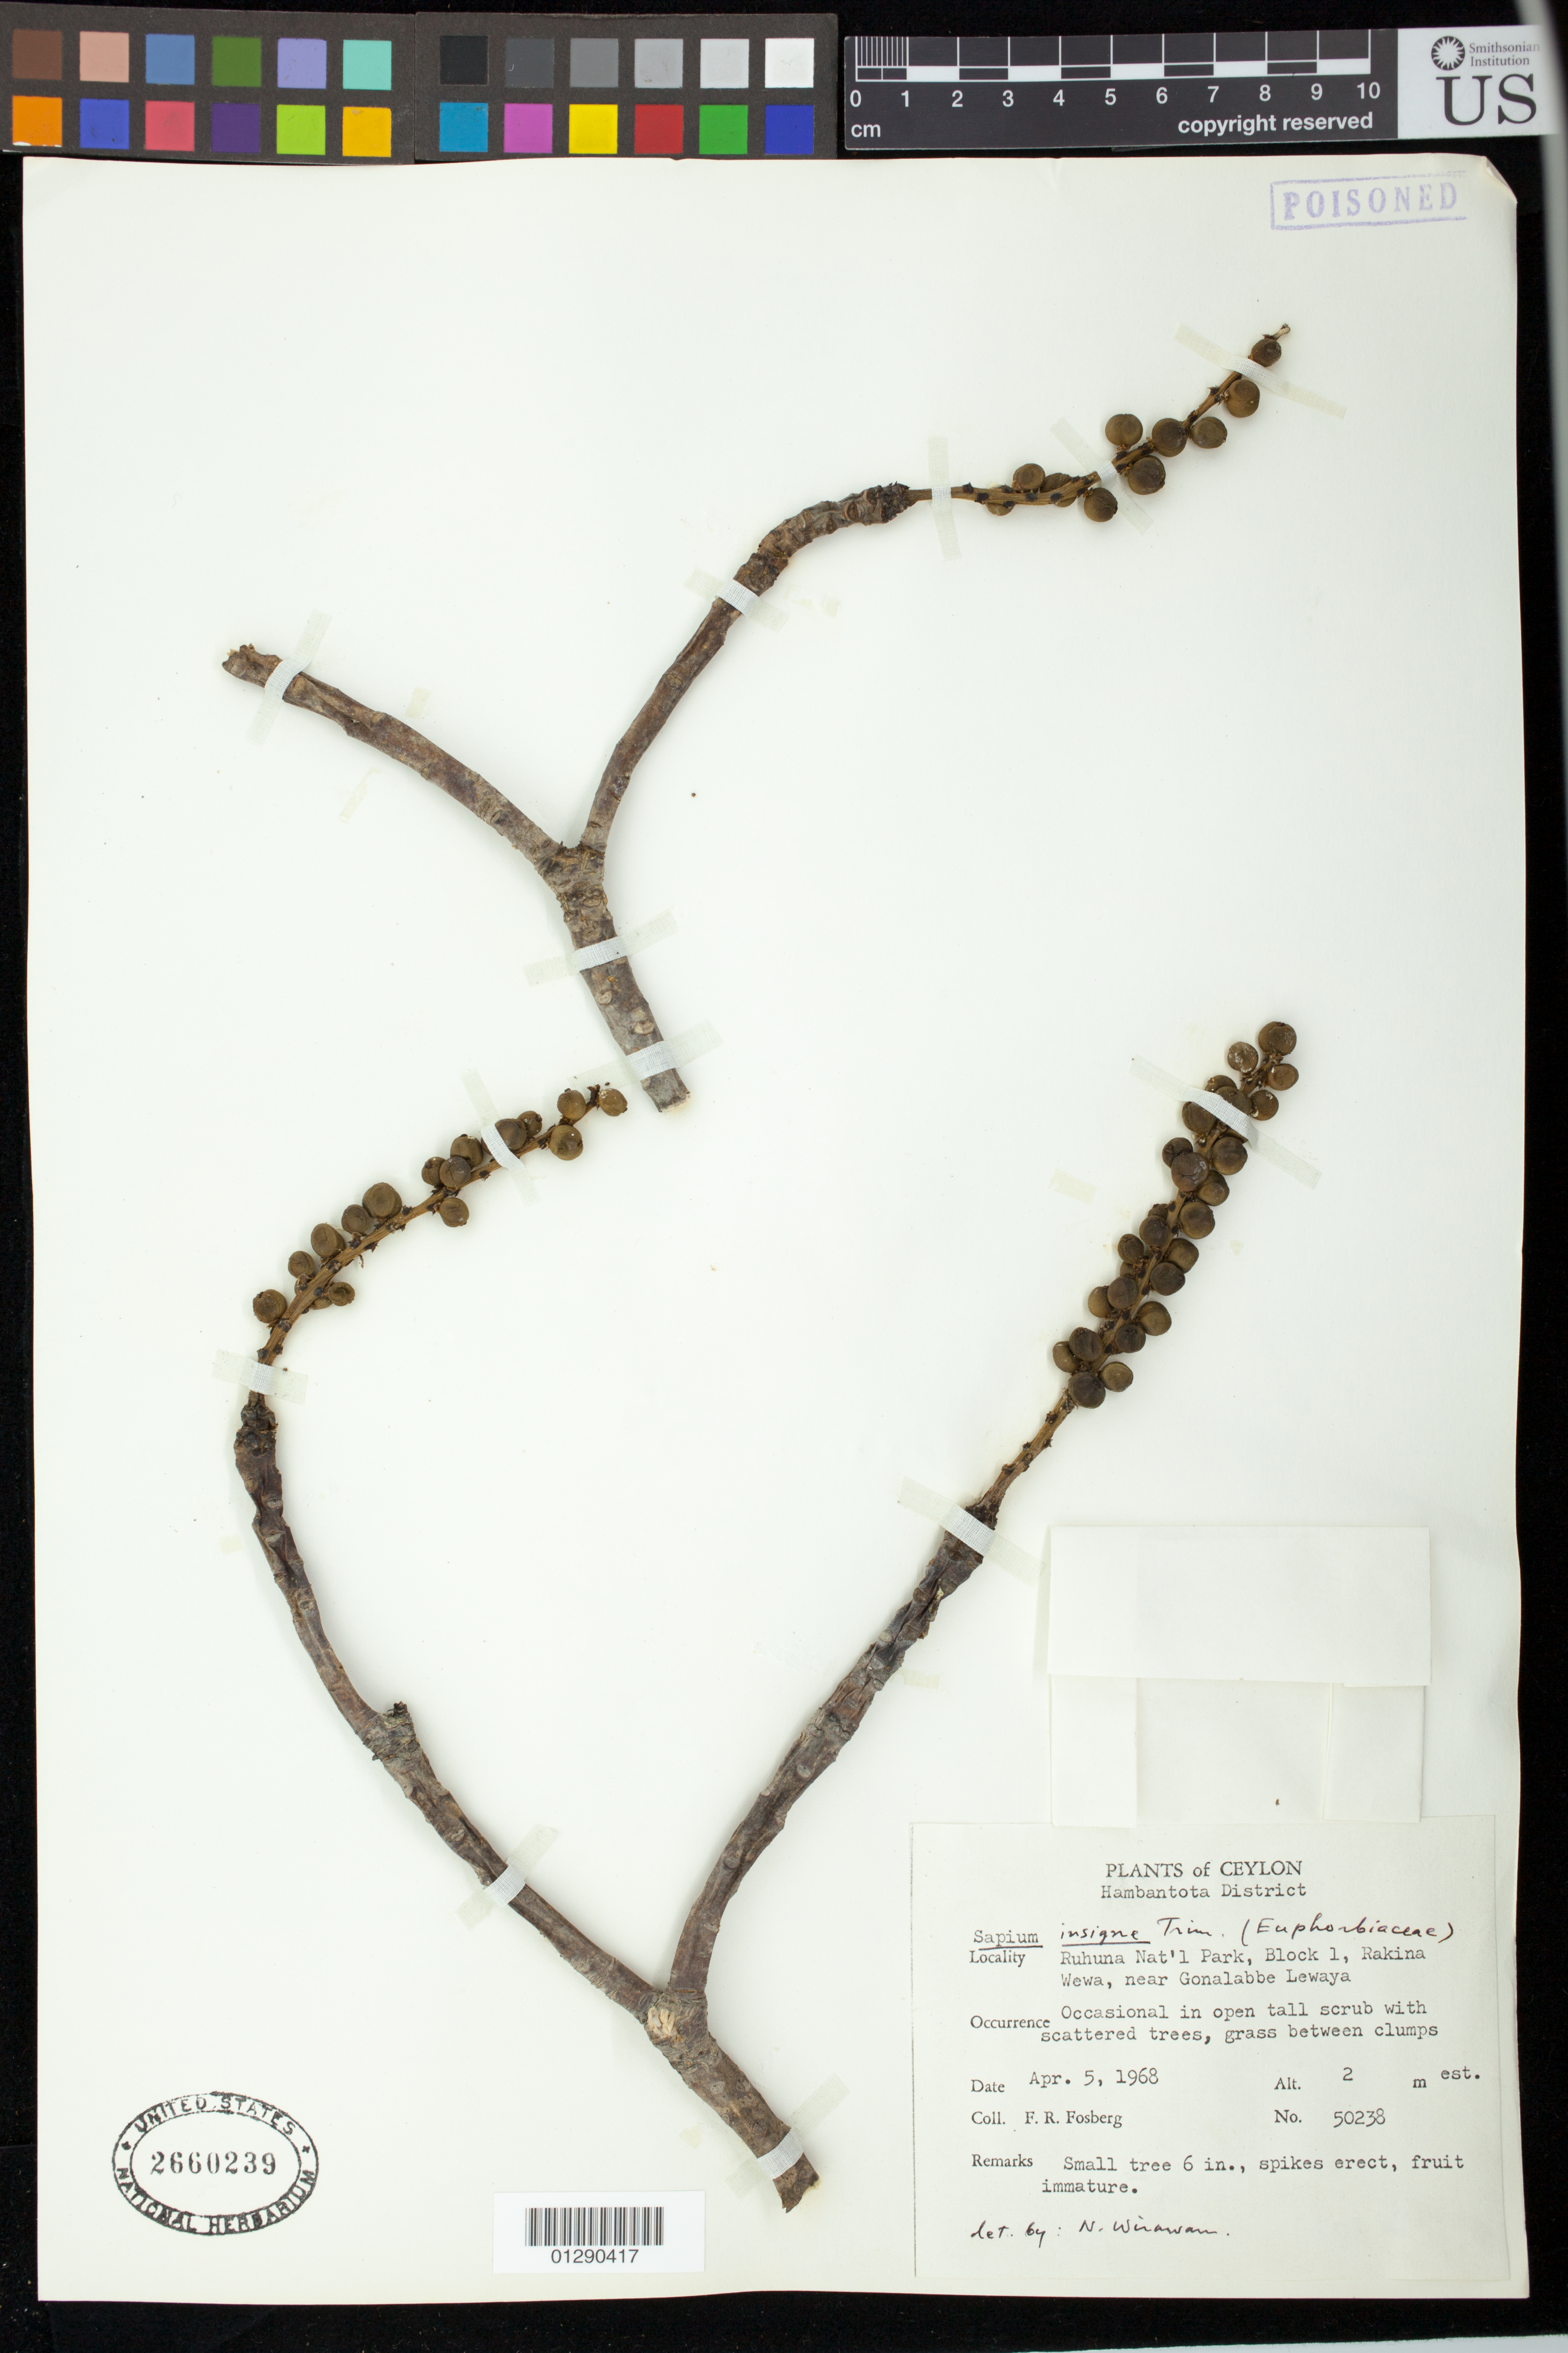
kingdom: Plantae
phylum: Tracheophyta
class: Magnoliopsida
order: Malpighiales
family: Euphorbiaceae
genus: Sapium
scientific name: Sapium insigne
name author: (Royle) Benth. & Hook. f.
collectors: A. Fosberg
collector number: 50238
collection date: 1968-04-05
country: Sri Lanka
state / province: Southern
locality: Hambantota District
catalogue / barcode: US 2660239